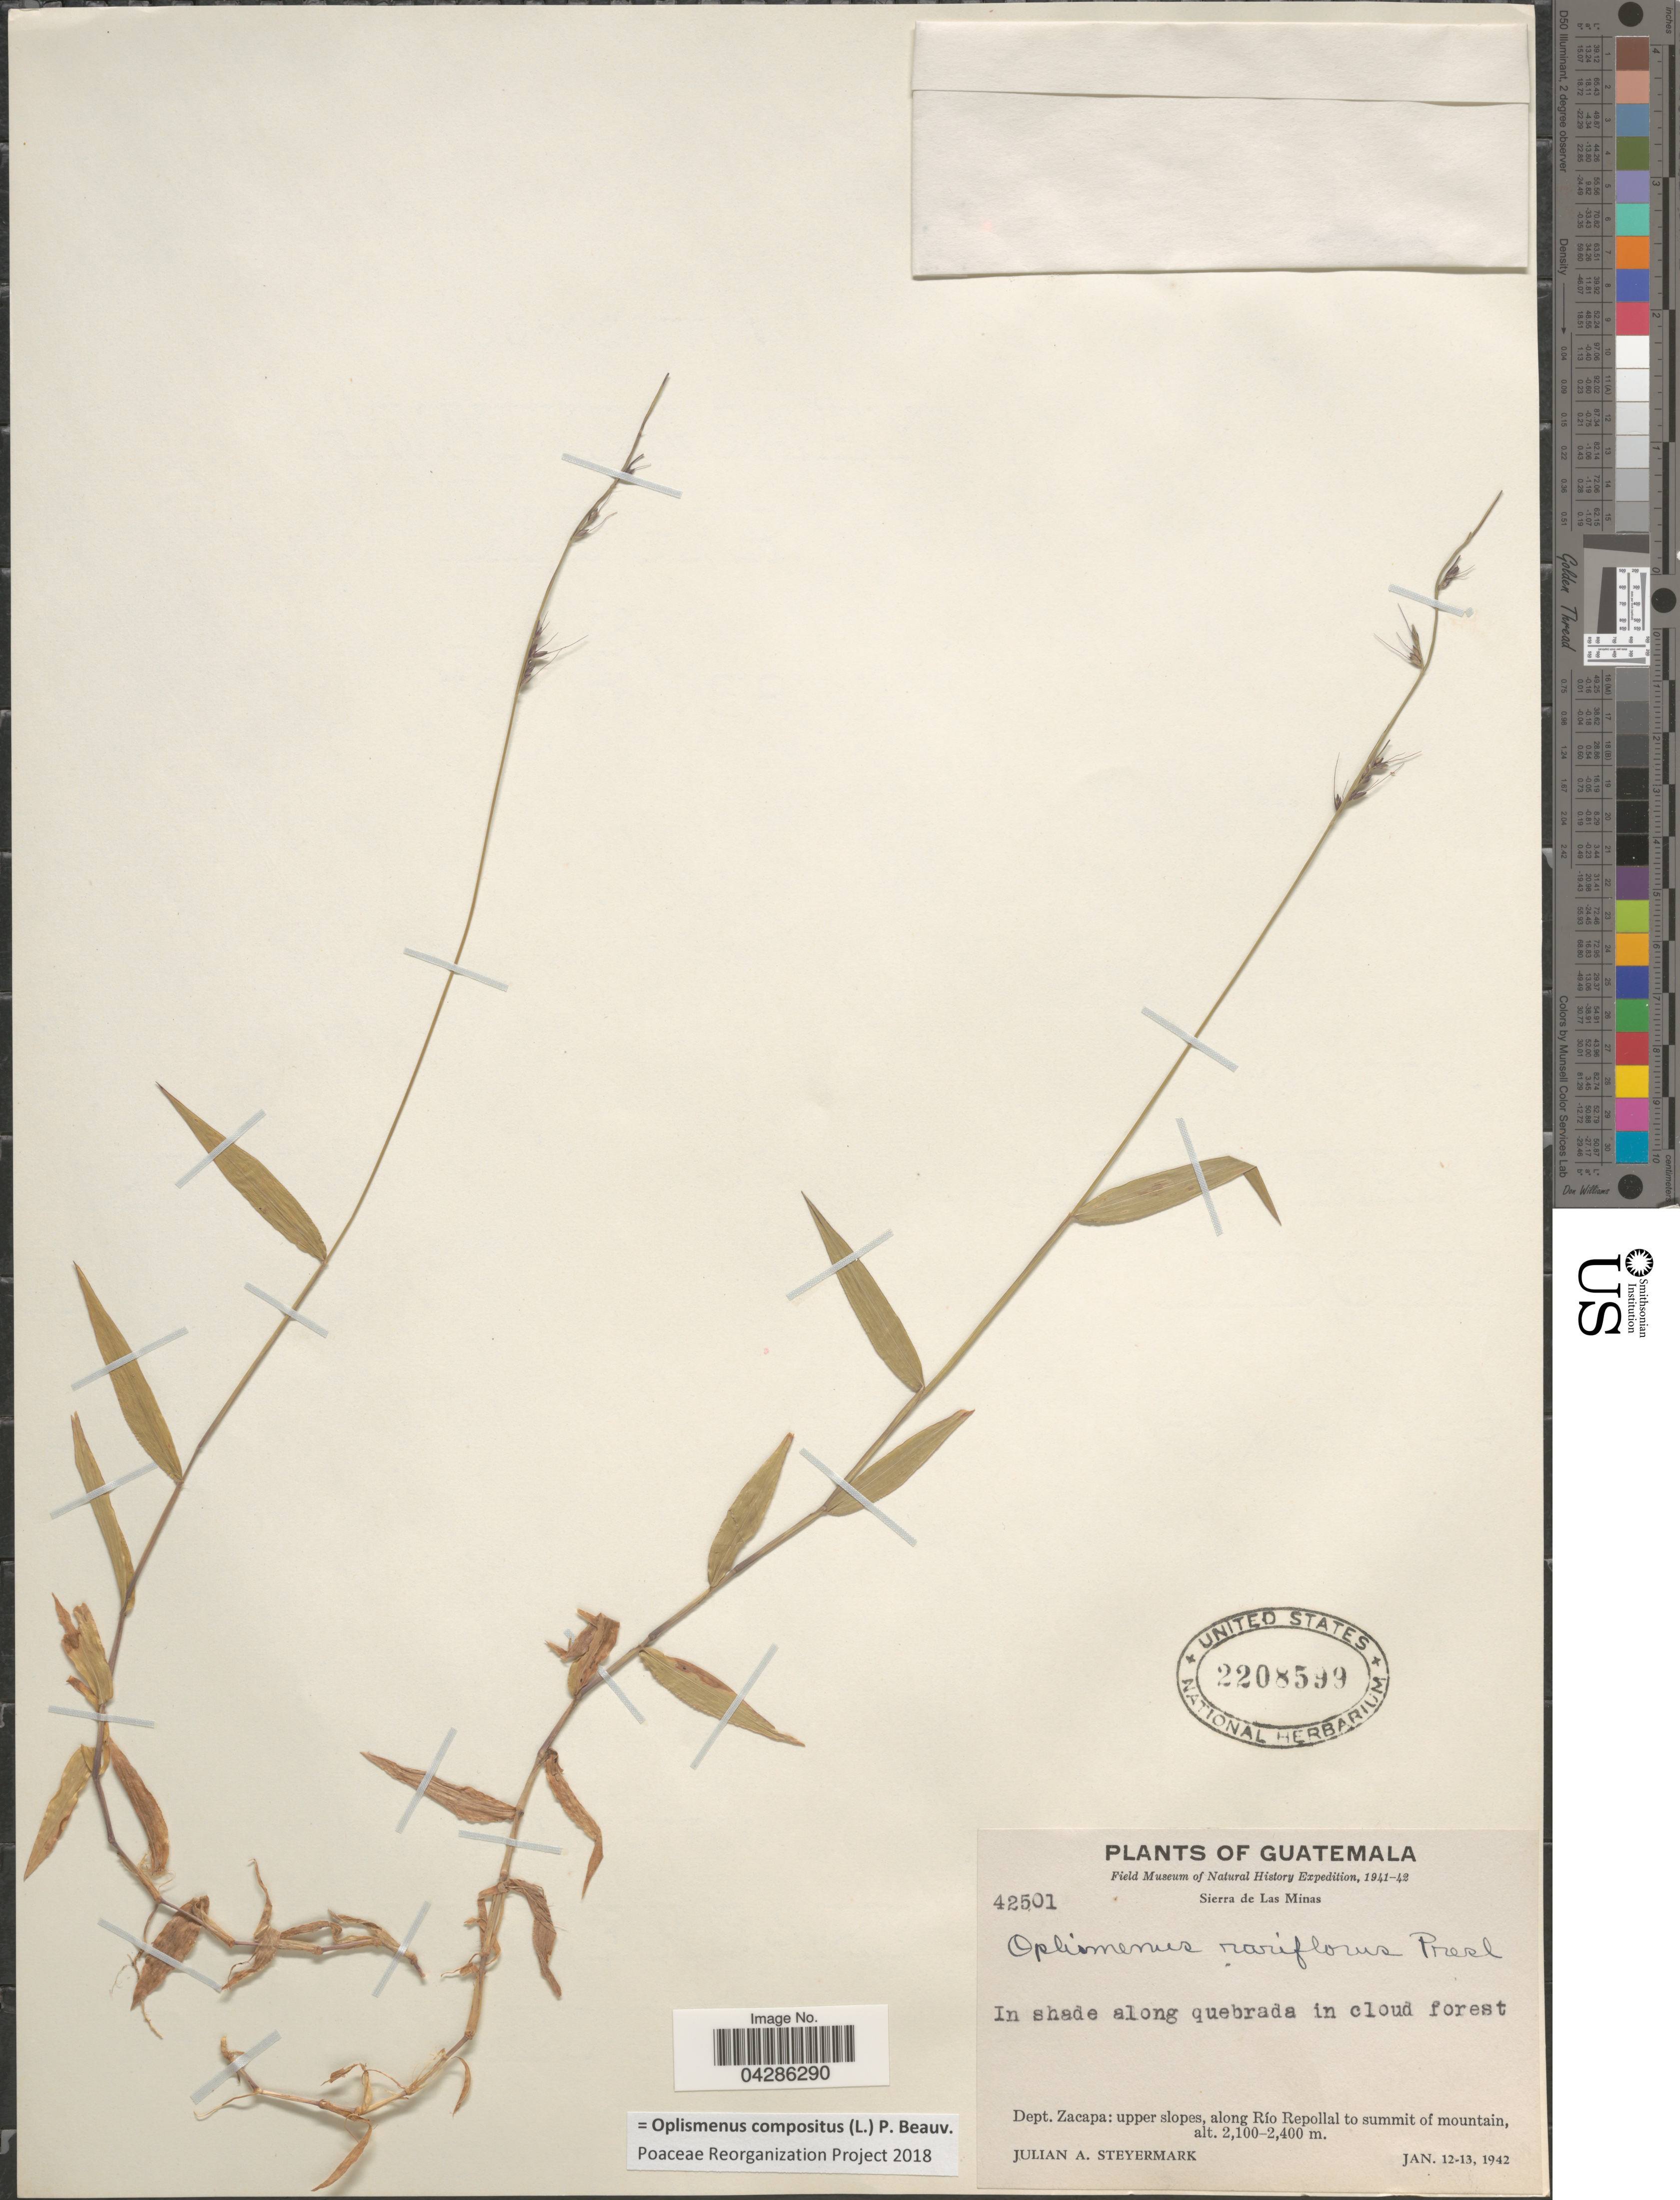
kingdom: Plantae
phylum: Tracheophyta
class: Liliopsida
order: Poales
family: Poaceae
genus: Oplismenus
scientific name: Oplismenus compositus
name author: (L.) P. Beauv.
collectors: J. Steyermark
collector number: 42501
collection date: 1942-01-12/1942-01-13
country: Guatemala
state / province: Zacapa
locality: Field Museum of Natural History Expedition, 1941-42. Sierra de Las Minas. In shade along quebrada in cloud forest. Dept. Zacapa: upper slopes, along Río Repollal to summit of mountain.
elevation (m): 2100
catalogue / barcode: US 2208599